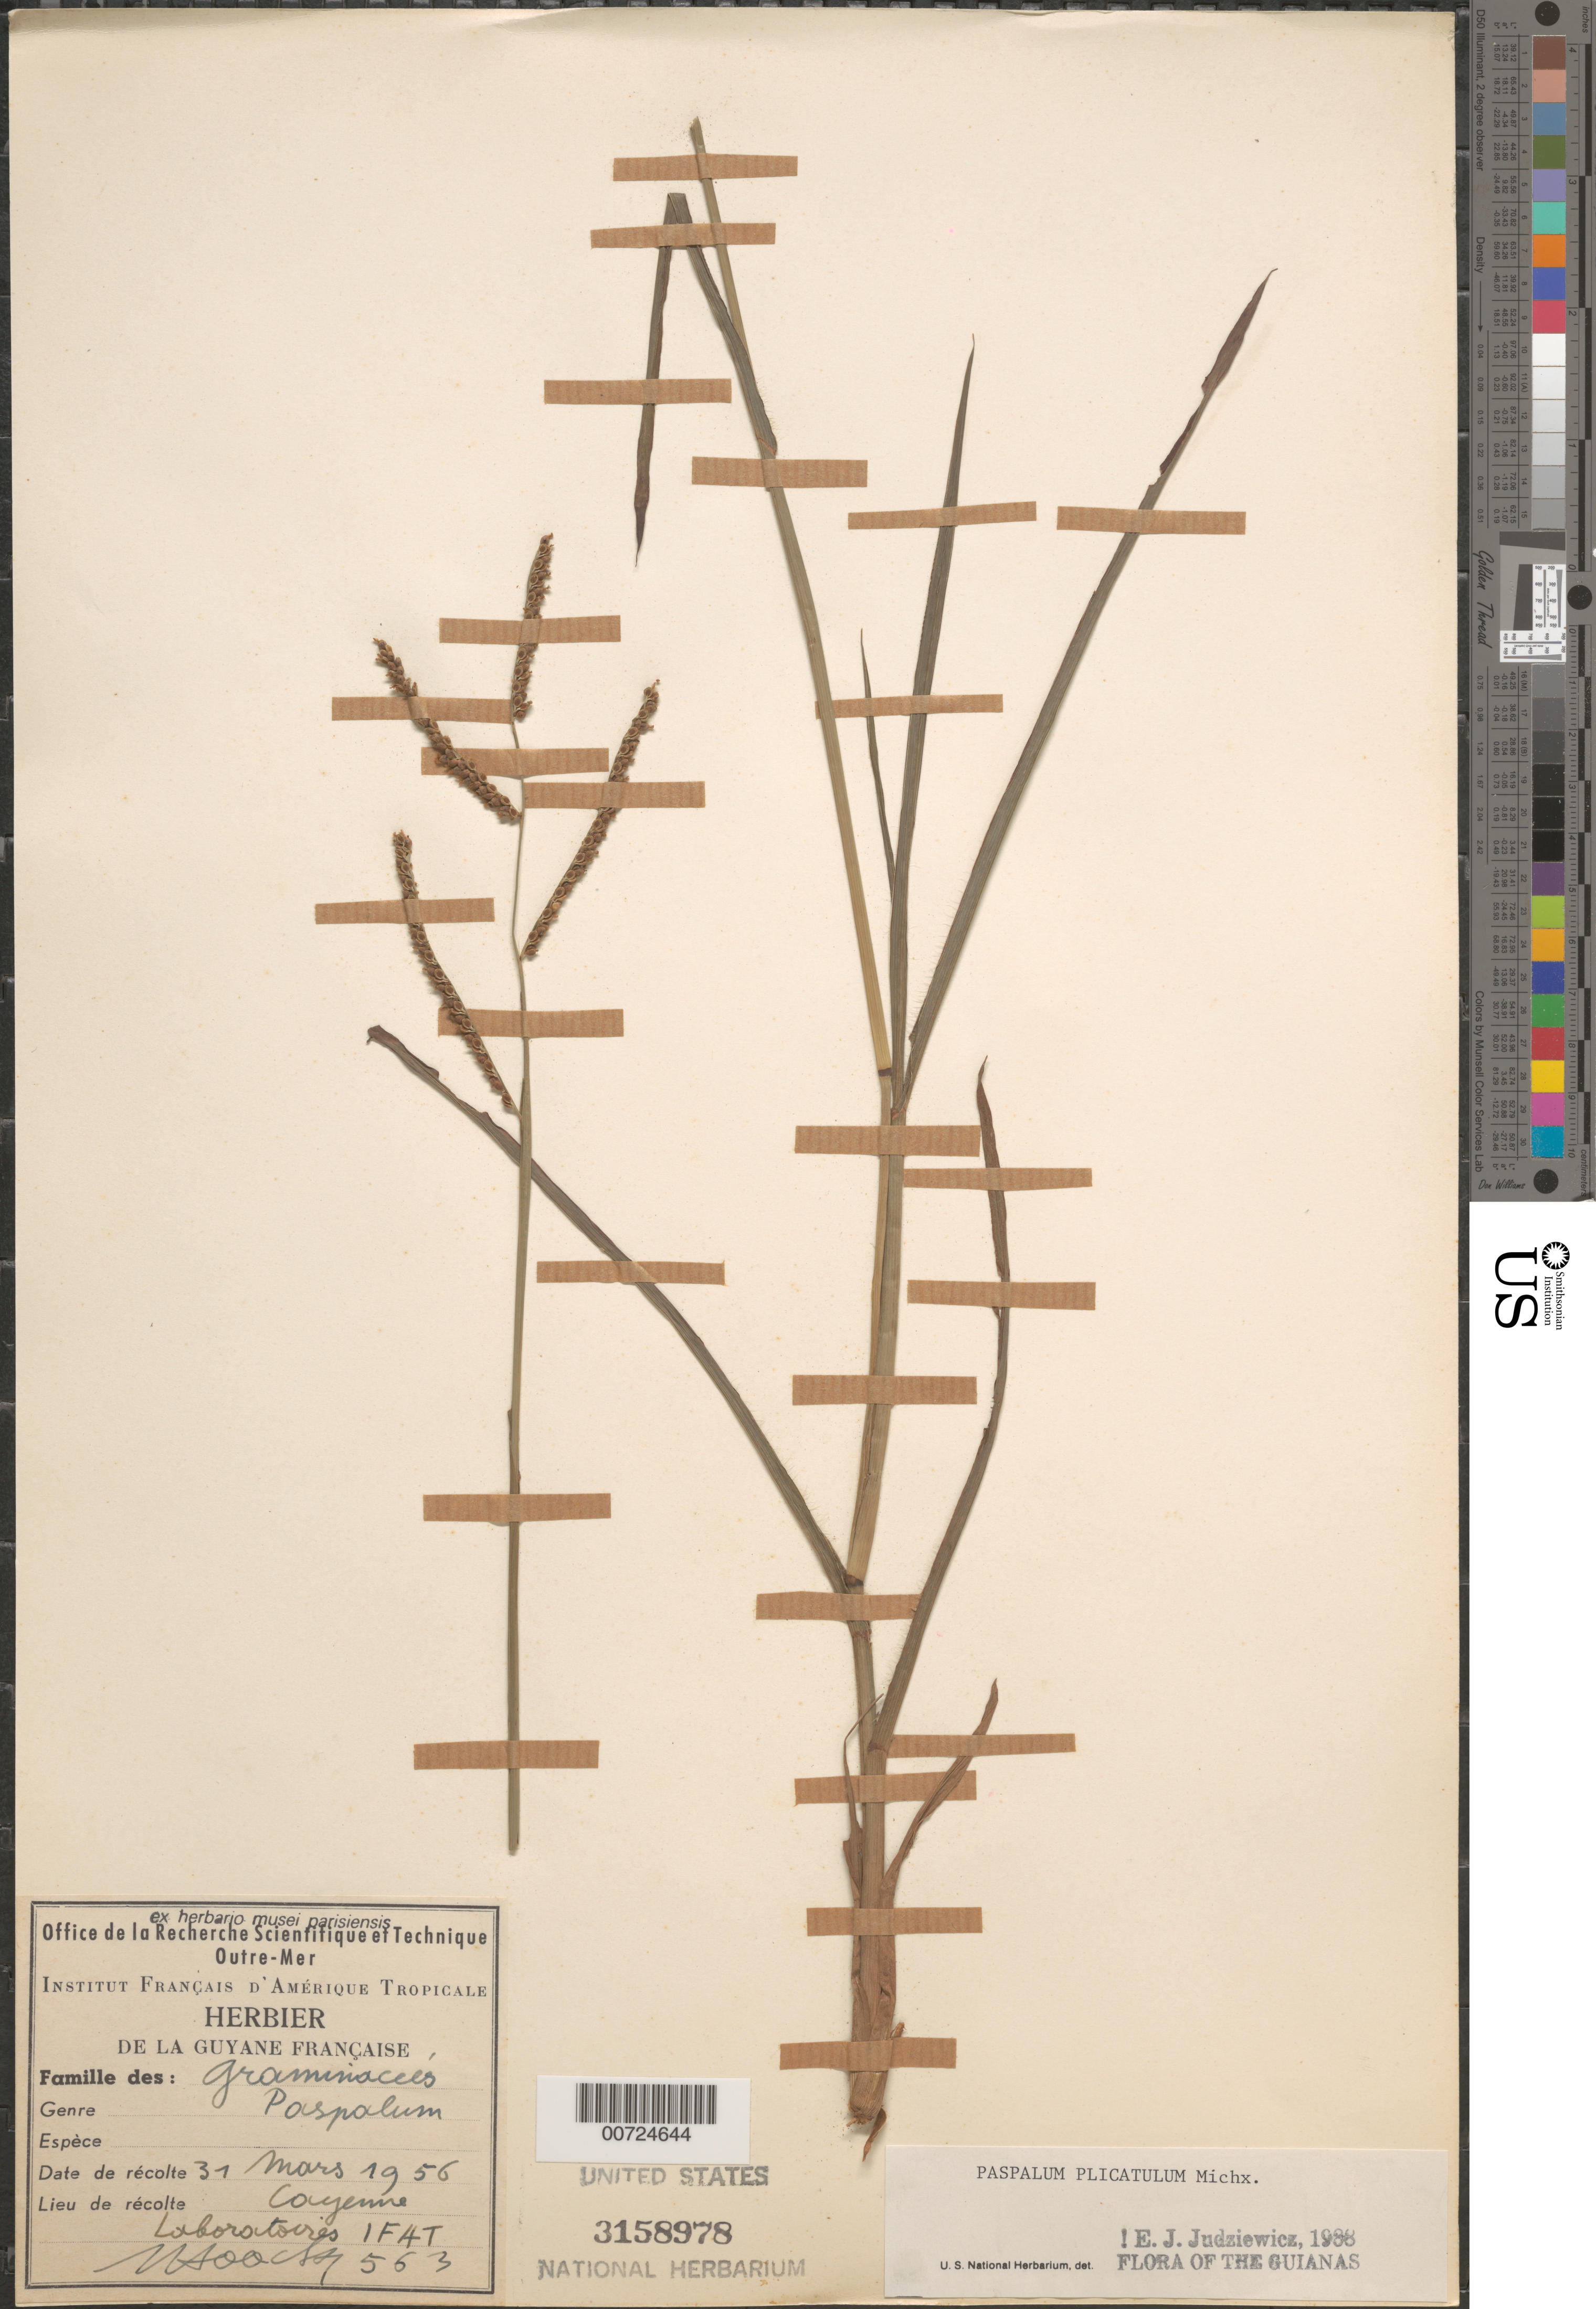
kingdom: Plantae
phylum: Tracheophyta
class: Liliopsida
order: Poales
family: Poaceae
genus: Paspalum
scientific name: Paspalum plicatulum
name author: Michx.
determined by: Judziewicz, E. J.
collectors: J. Hoock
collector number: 563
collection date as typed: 31-Mar-56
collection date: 1956-03-31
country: French Guiana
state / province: Cayenne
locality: Cayenne, Laboratoire de Botanique de l'IFAT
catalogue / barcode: US 3158978